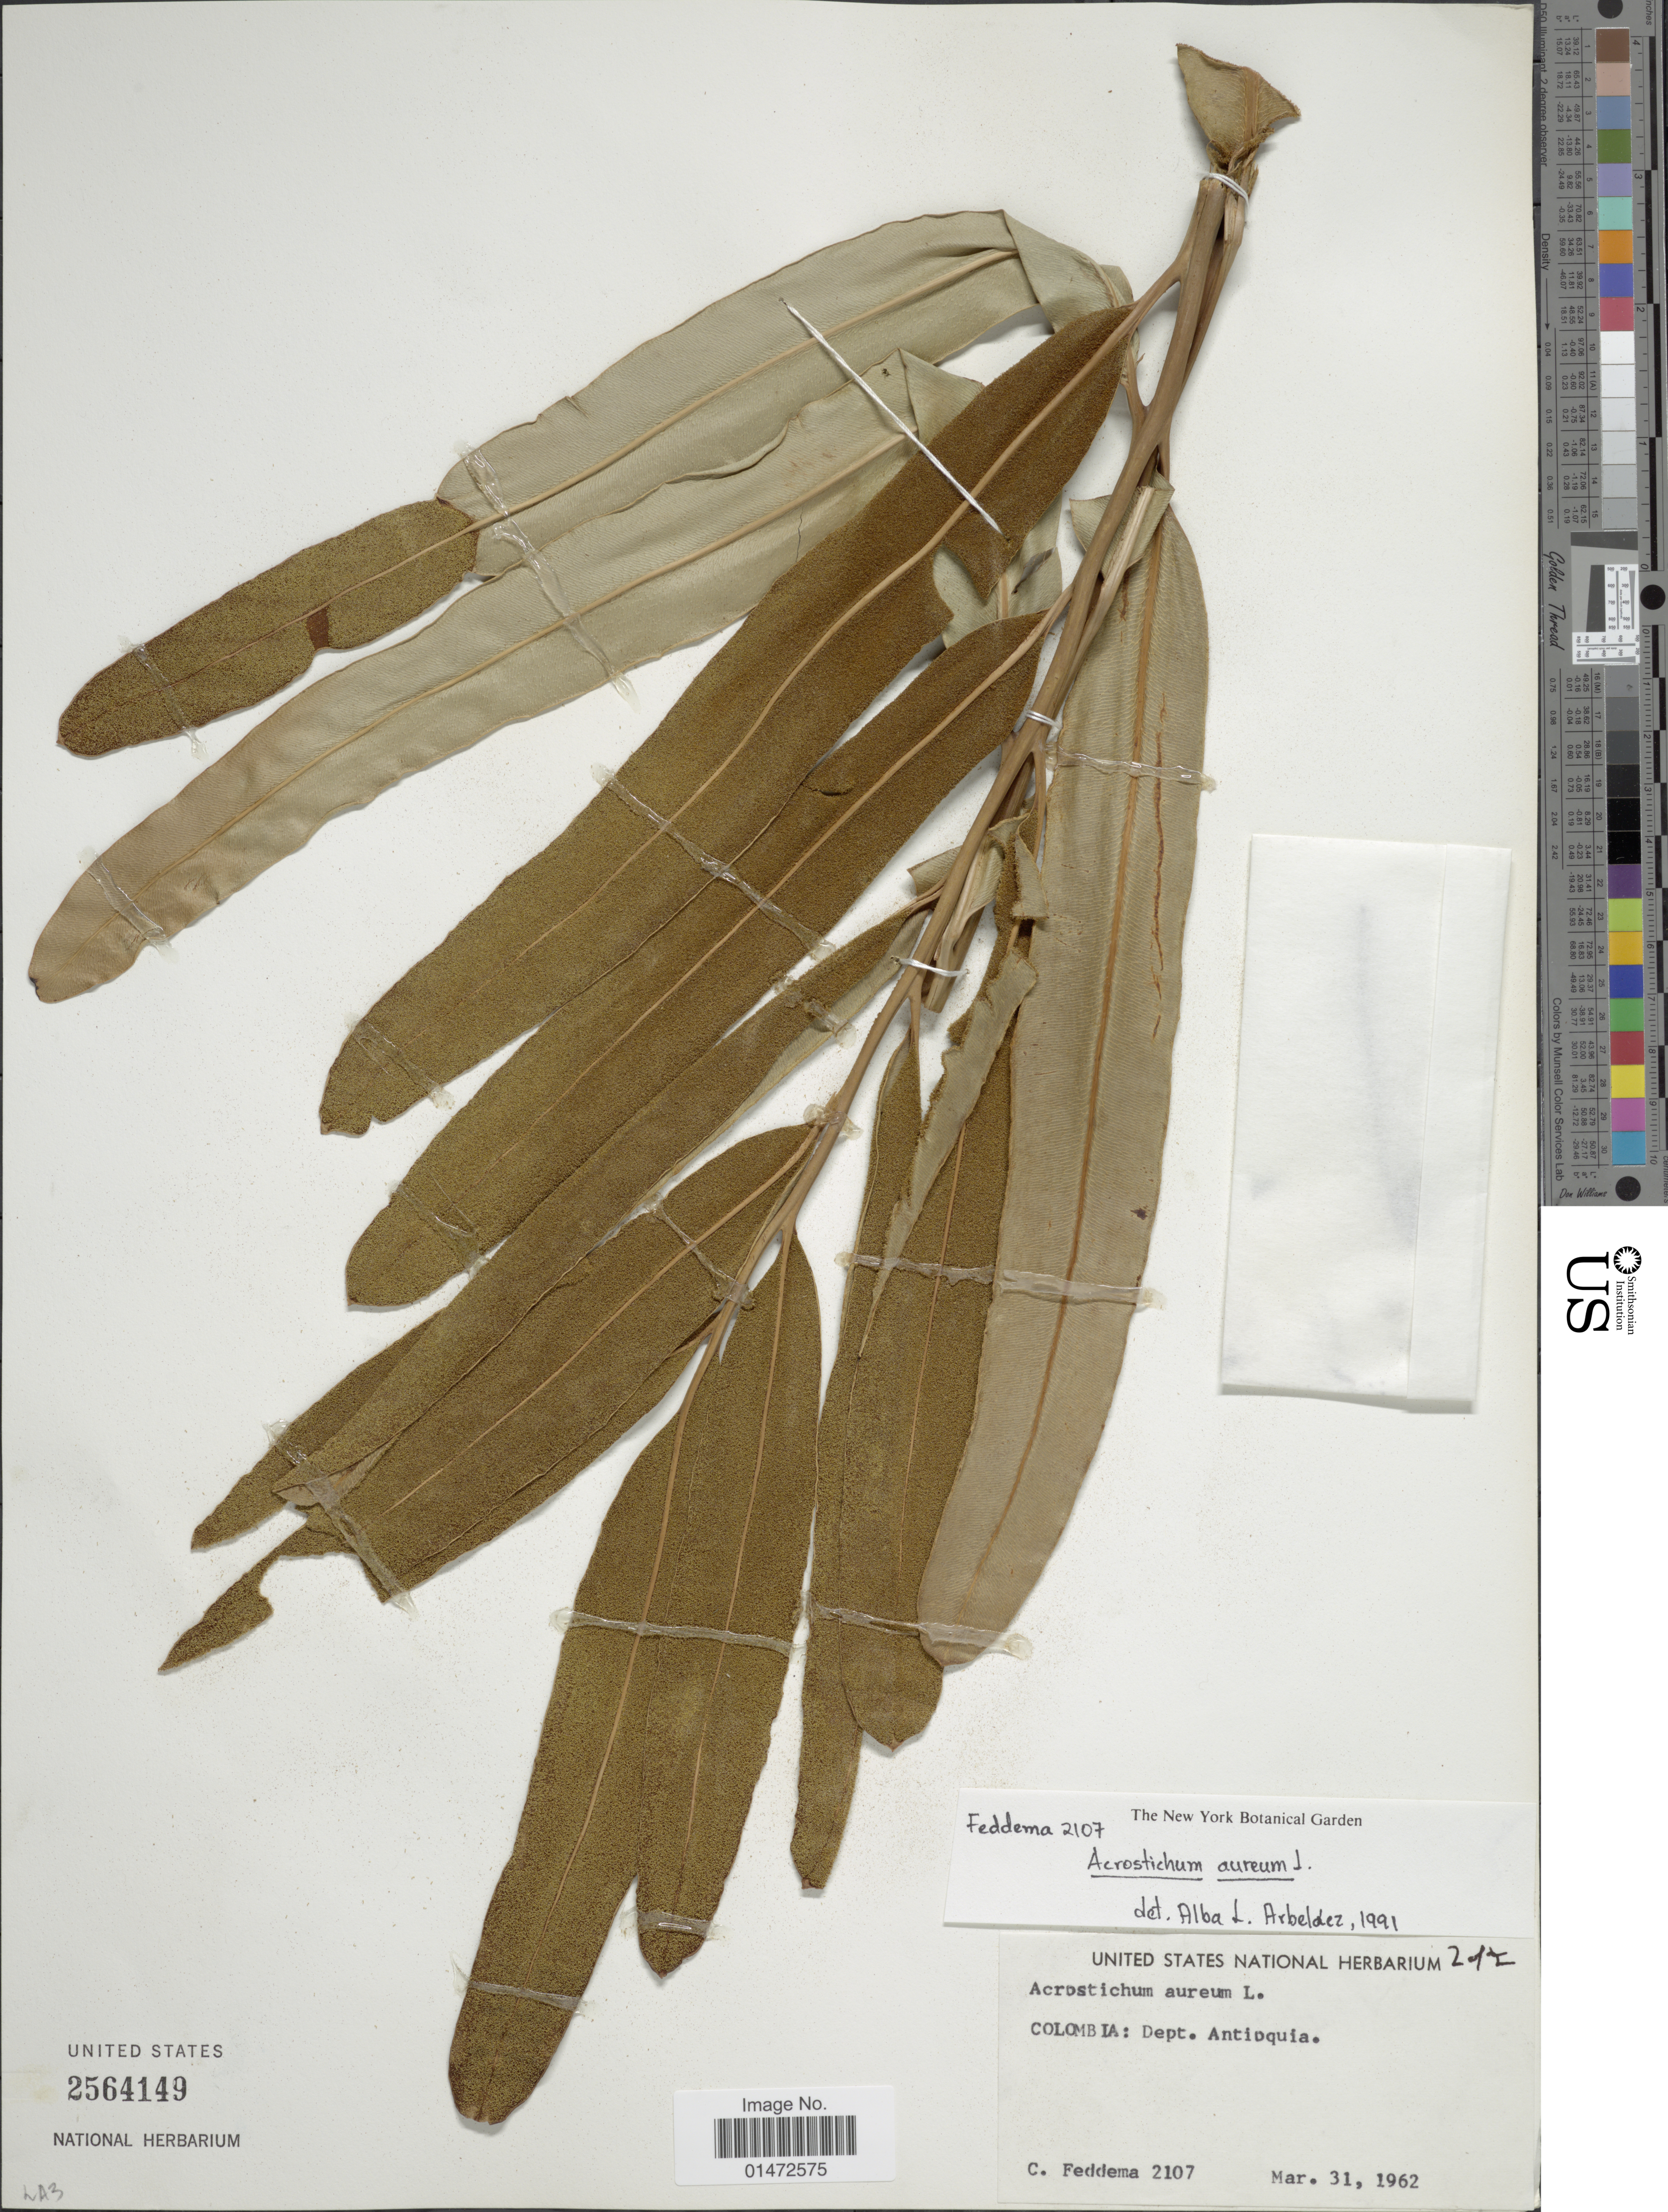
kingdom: Plantae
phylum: Tracheophyta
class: Polypodiopsida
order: Polypodiales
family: Pteridaceae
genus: Acrostichum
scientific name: Acrostichum aureum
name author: L.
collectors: C. Feddema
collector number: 2107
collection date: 1962-03-31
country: Colombia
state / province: Antioquia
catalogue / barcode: US 2564149